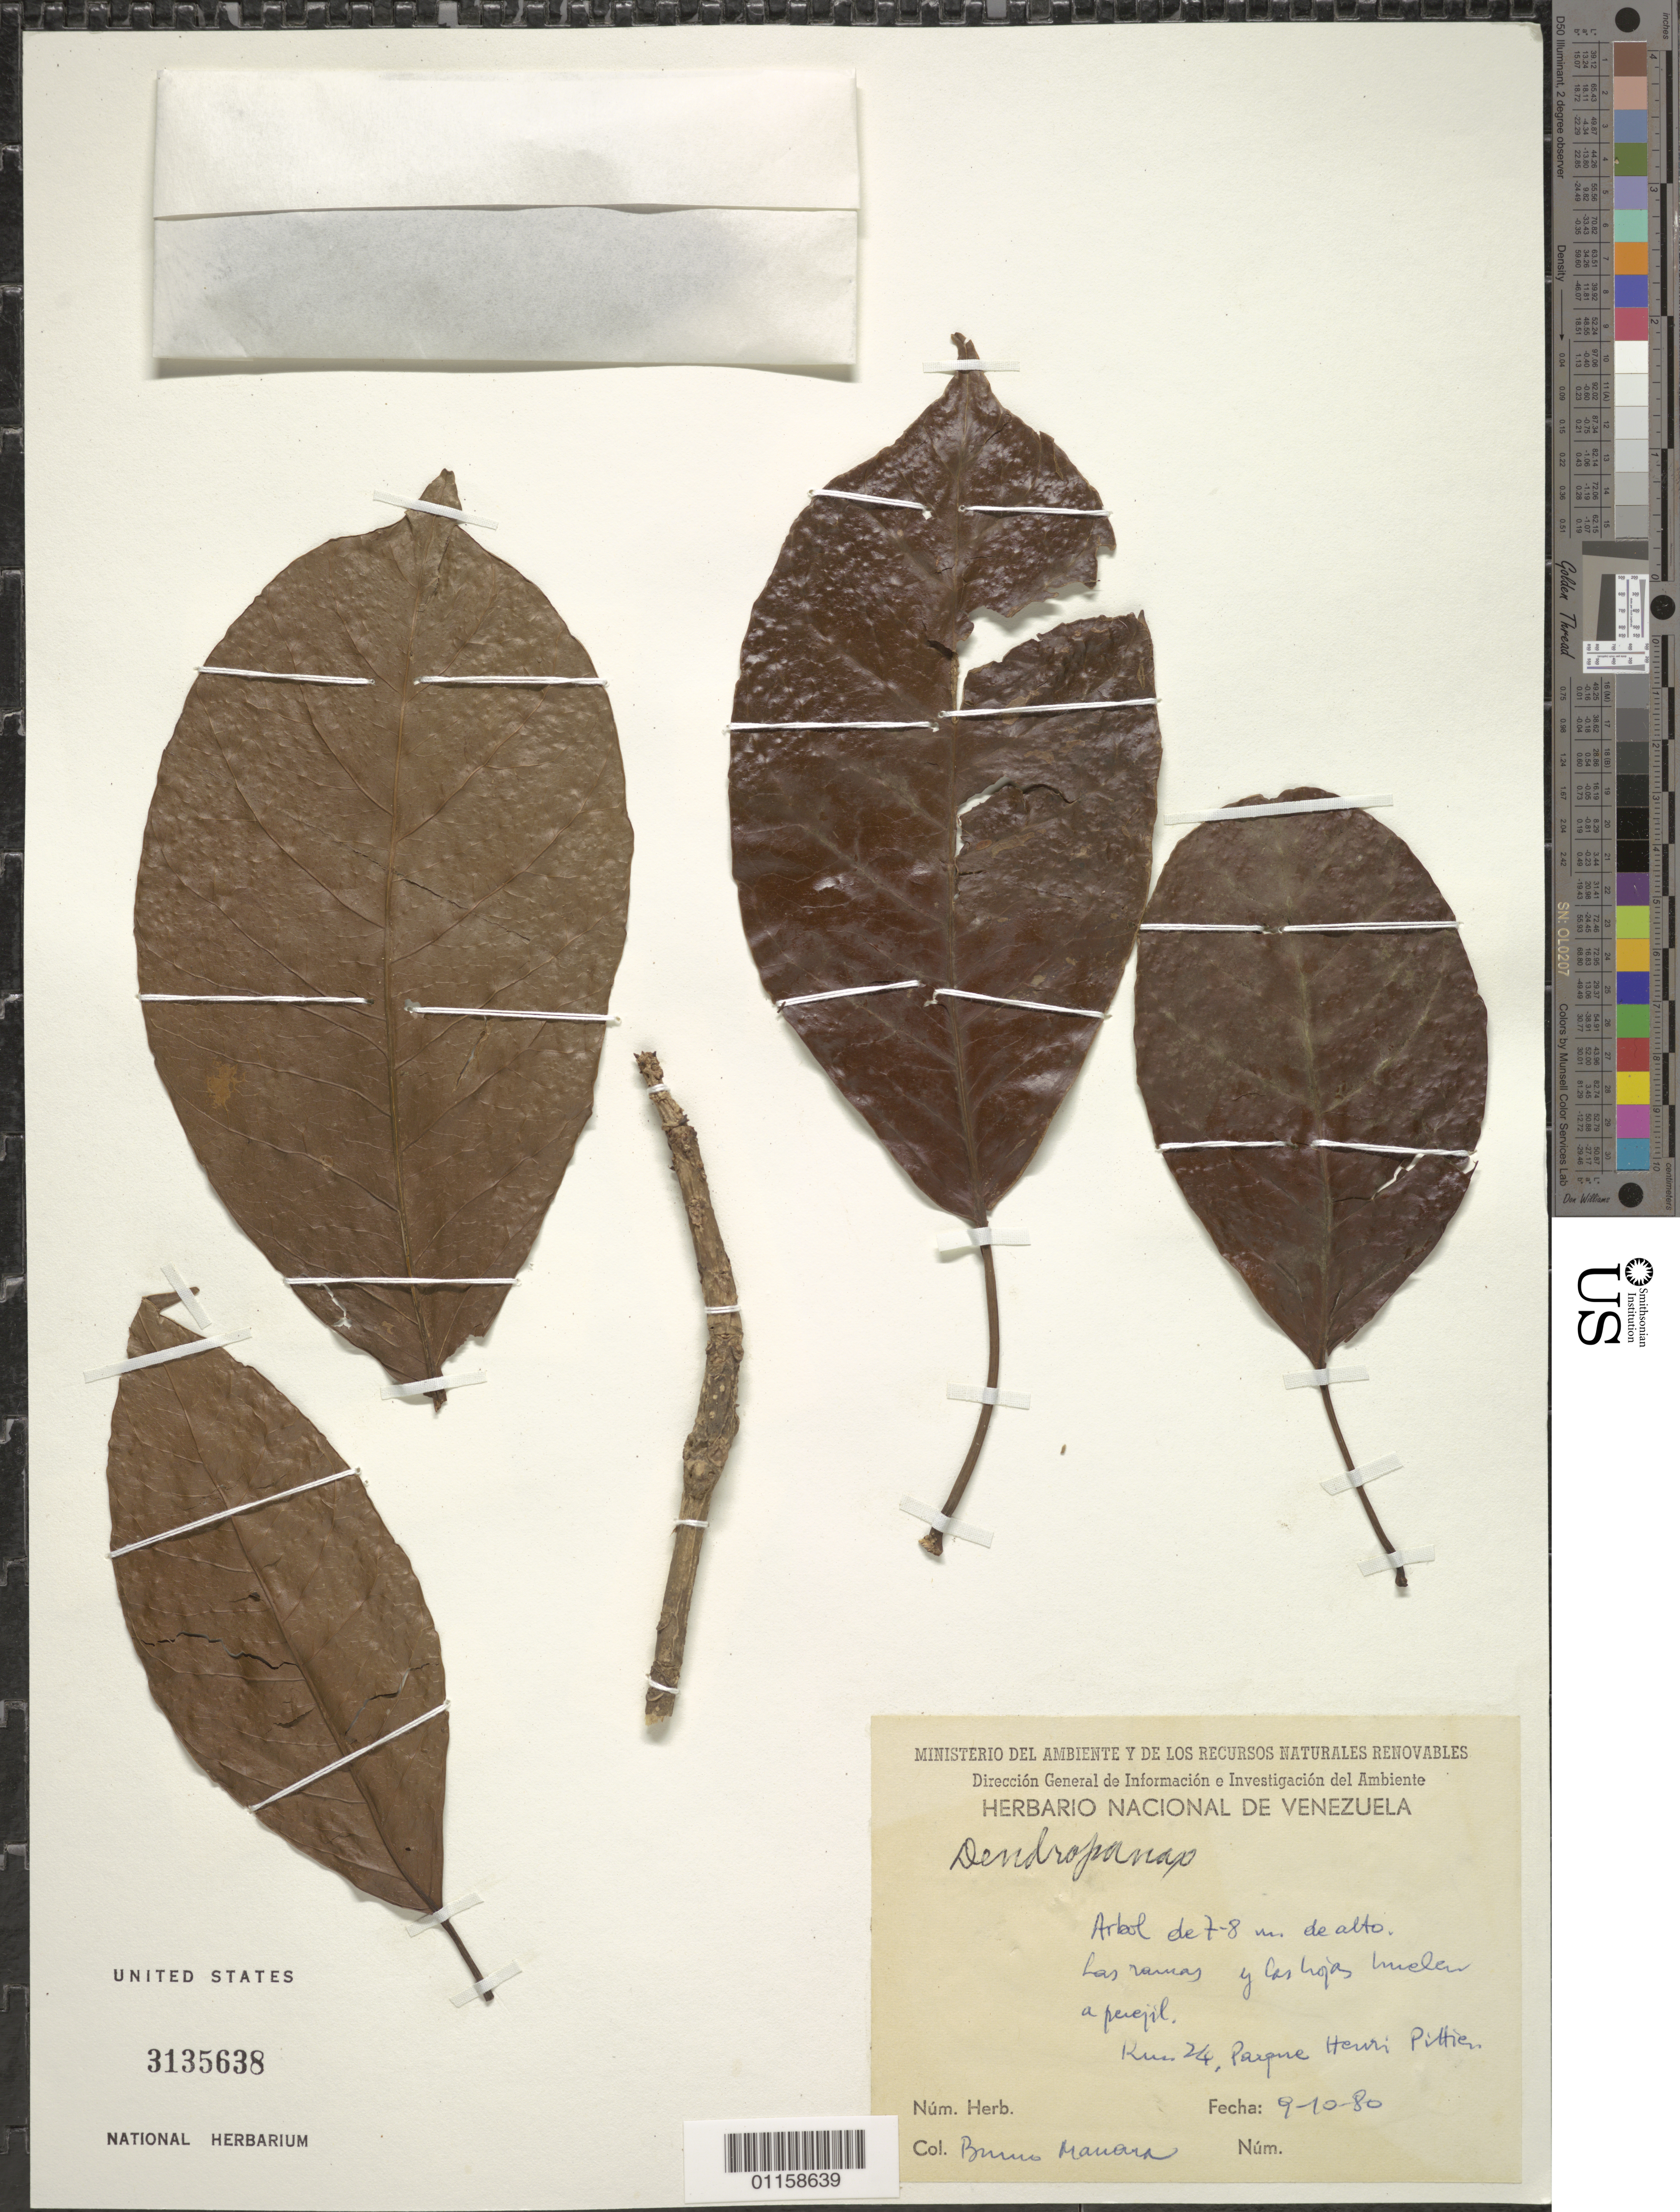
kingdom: Plantae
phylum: Tracheophyta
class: Magnoliopsida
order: Apiales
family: Araliaceae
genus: Dendropanax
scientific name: Dendropanax sp.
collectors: B. Manara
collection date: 1980-10-09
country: Venezuela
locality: Henri Pittier.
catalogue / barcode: US 3135638